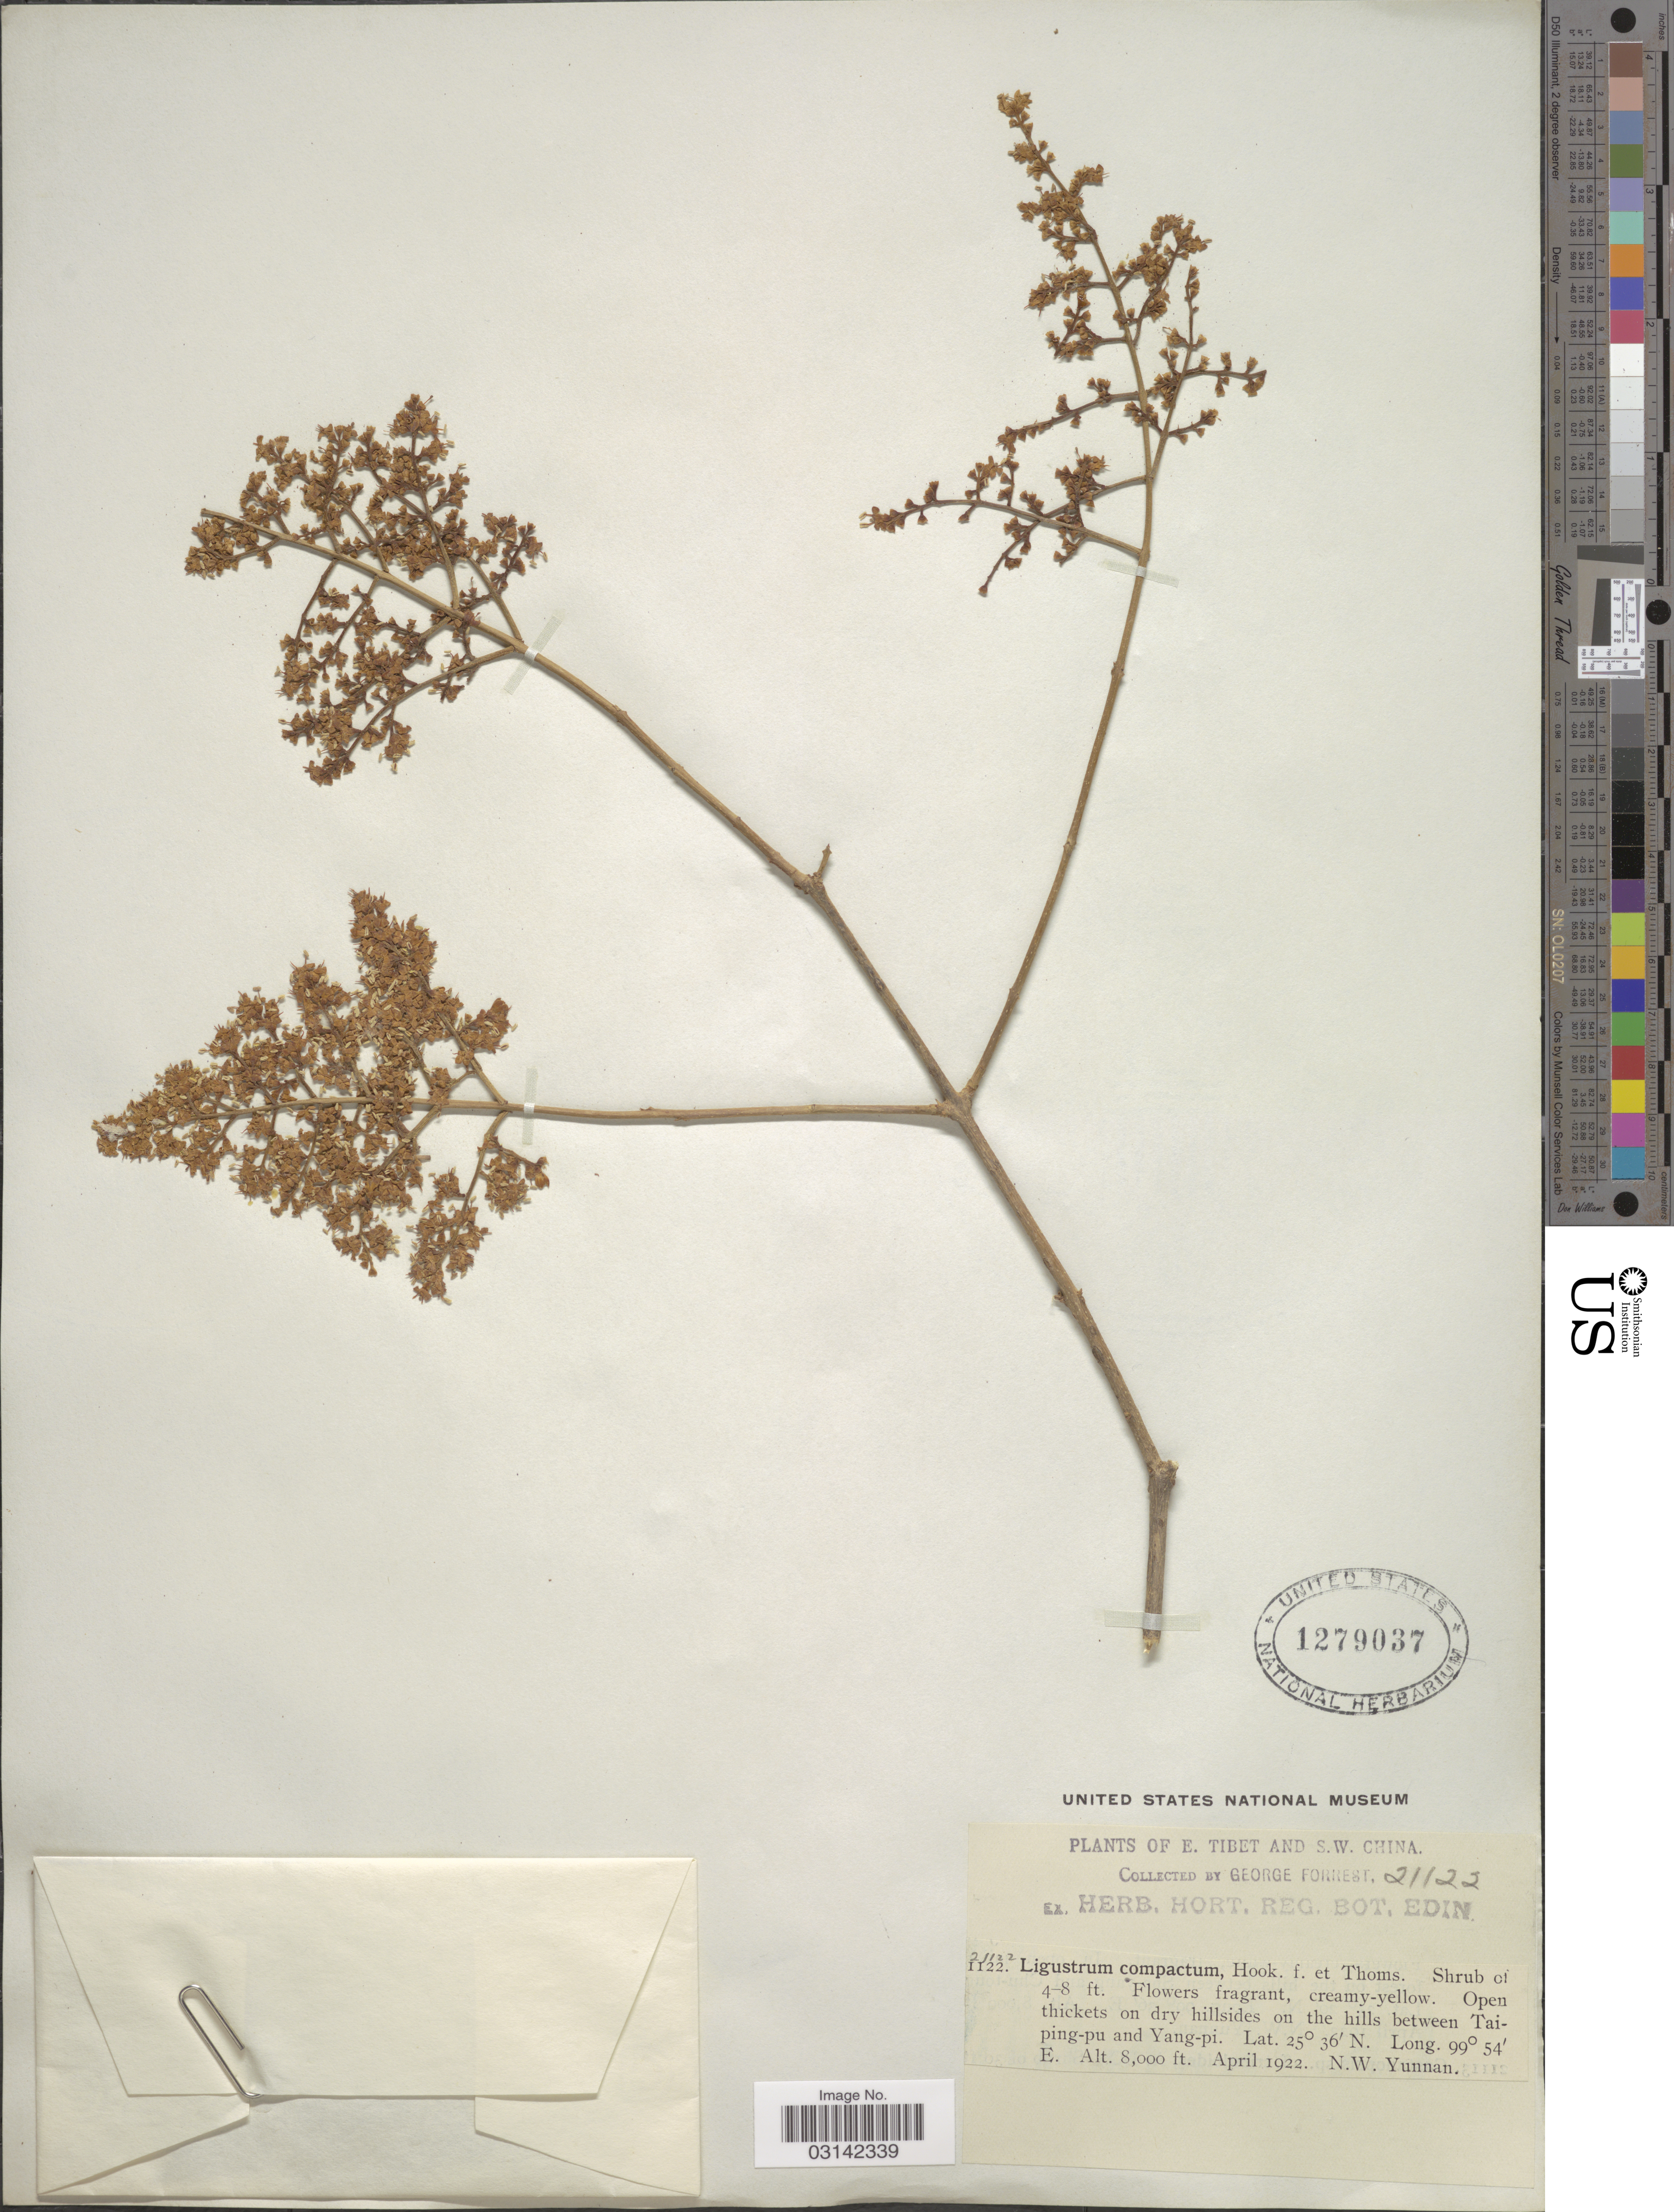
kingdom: Plantae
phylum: Tracheophyta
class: Magnoliopsida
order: Lamiales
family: Oleaceae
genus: Ligustrum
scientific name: Ligustrum compactum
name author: (Wall. ex G. Don) Hook. f. & Thomson ex Brandis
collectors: G. Forrest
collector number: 21122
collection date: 1922-04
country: China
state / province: Yunnan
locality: S. W. China. On the hills between Taiping-pu and Yang-pi. N. W. Yunnan.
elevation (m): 2438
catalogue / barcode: US 1279037